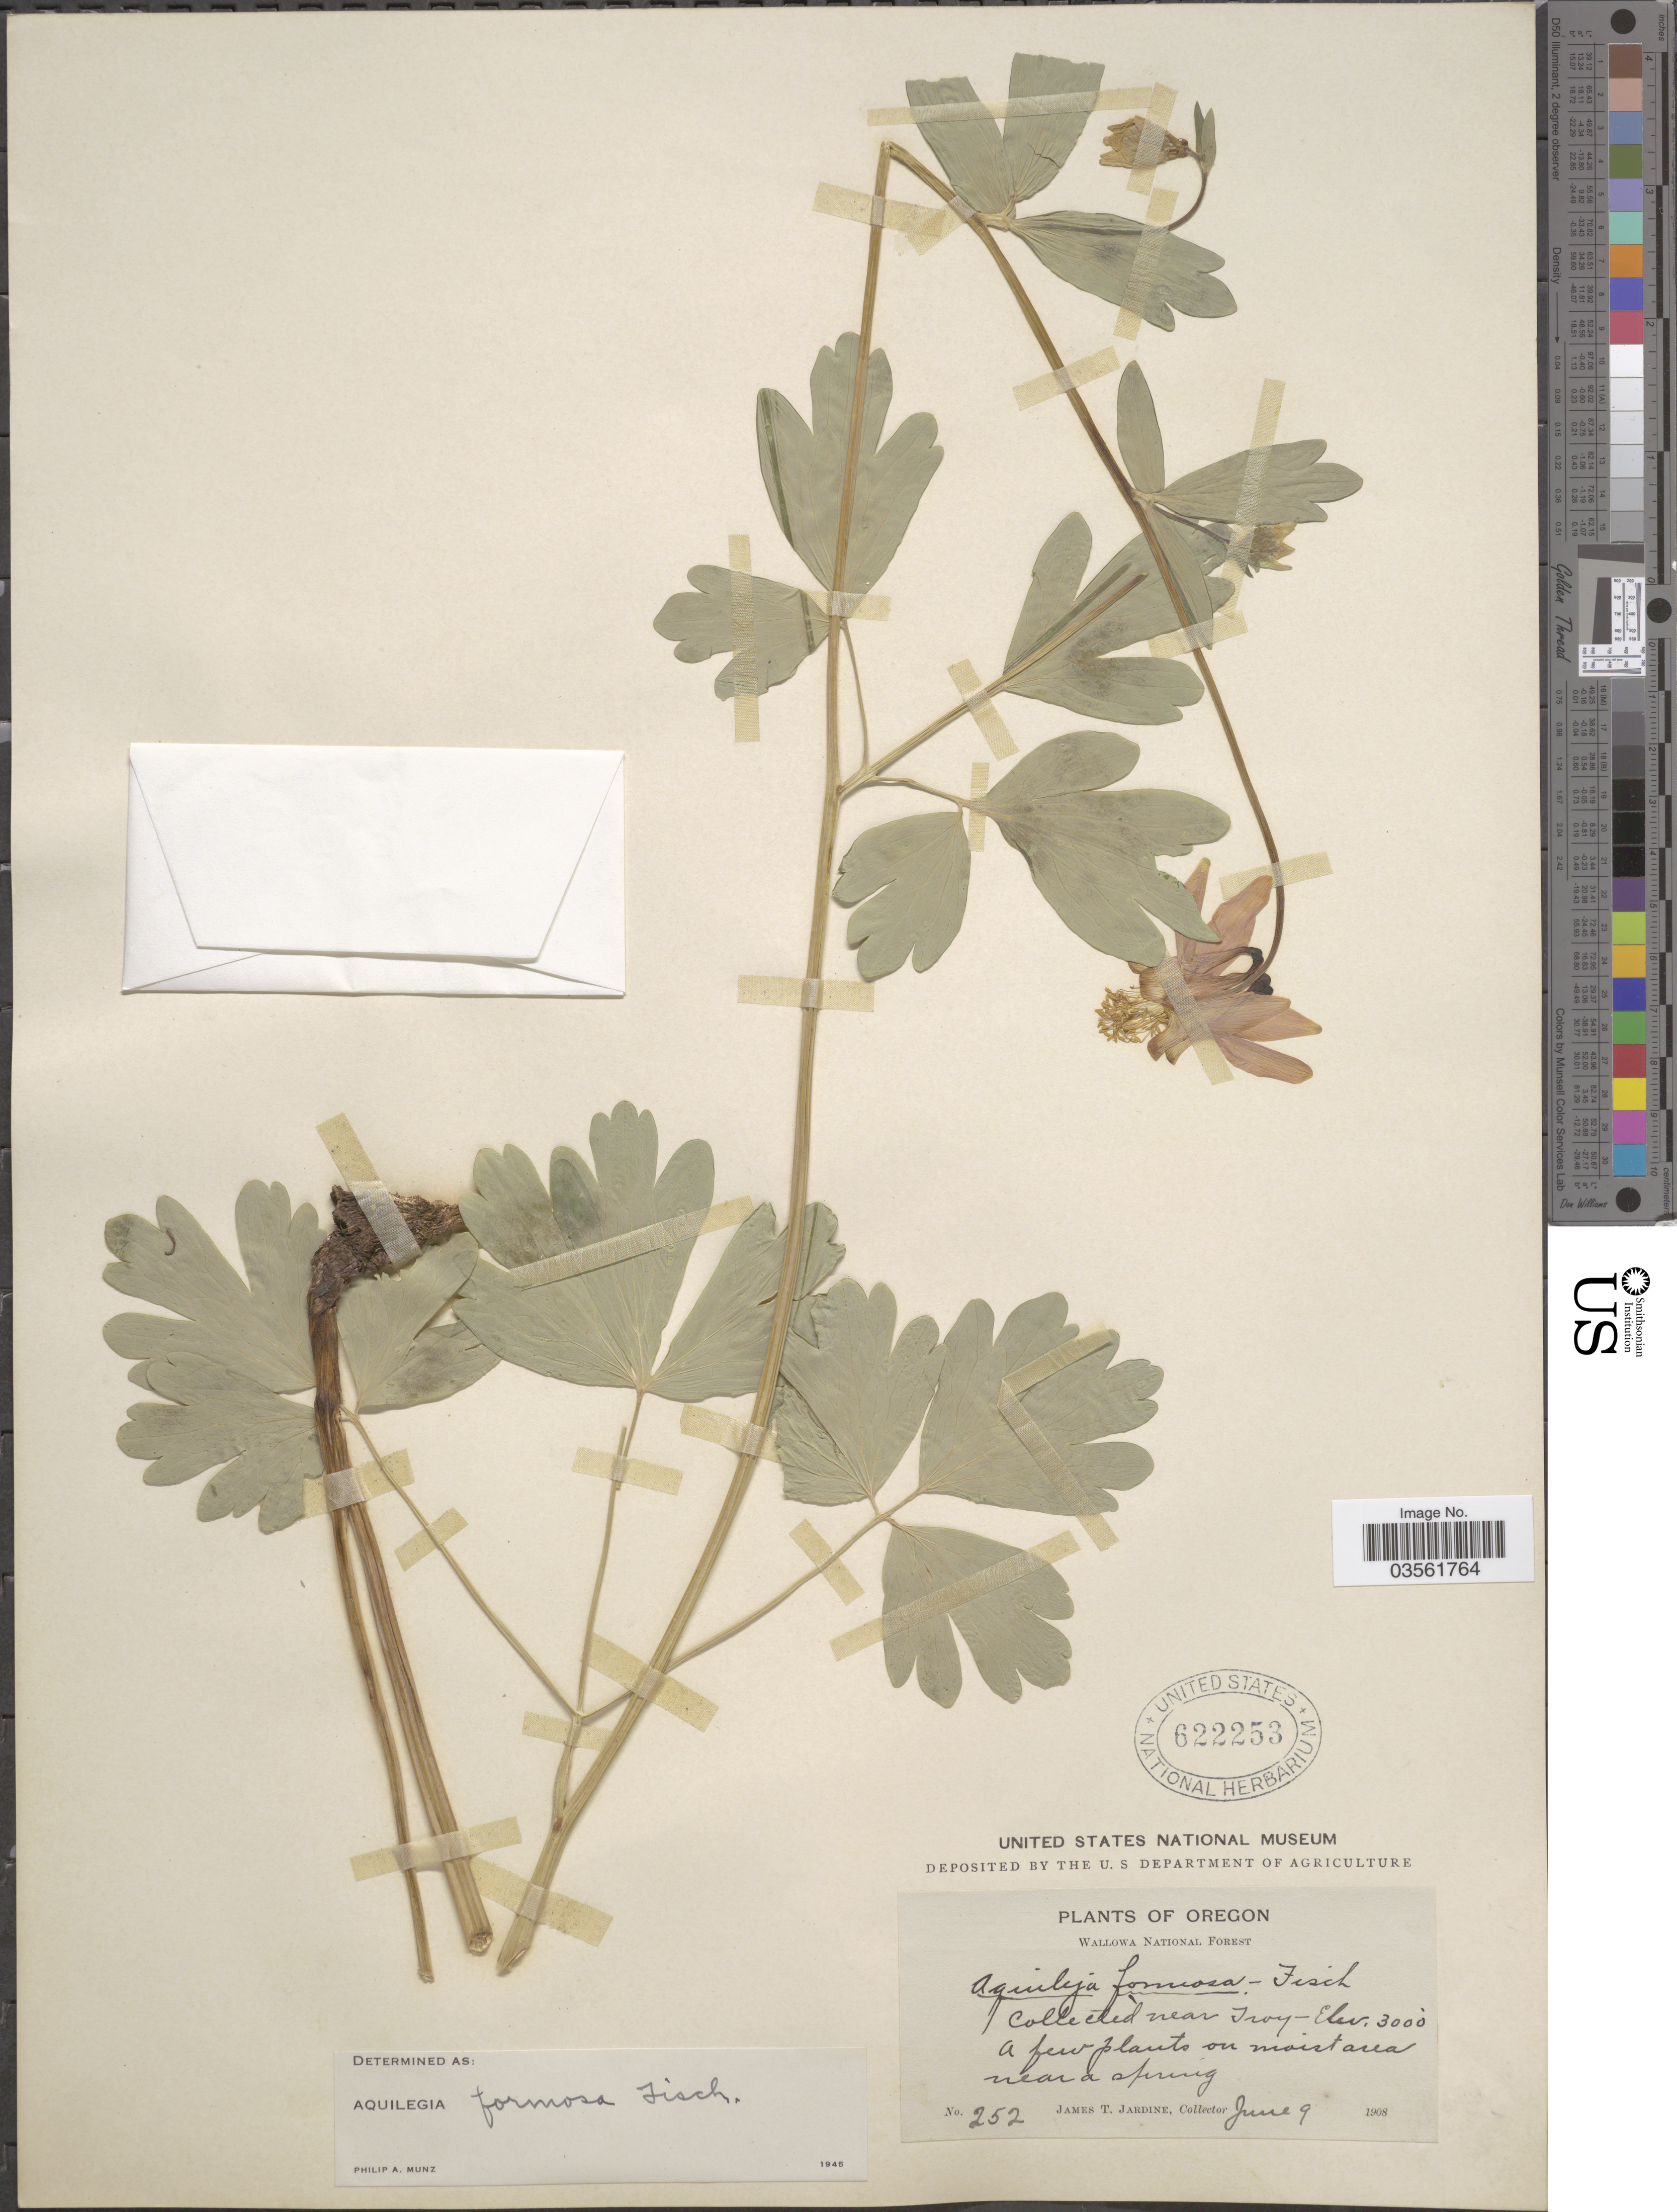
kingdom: Plantae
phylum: Tracheophyta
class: Magnoliopsida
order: Ranunculales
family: Ranunculaceae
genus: Aquilegia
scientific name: Aquilegia formosa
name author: Fisch. ex DC.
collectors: J. T. Jardine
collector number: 252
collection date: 1908-06-09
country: United States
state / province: Oregon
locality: Wallowa National Forest. Collected near Troy.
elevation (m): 914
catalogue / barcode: US 622253